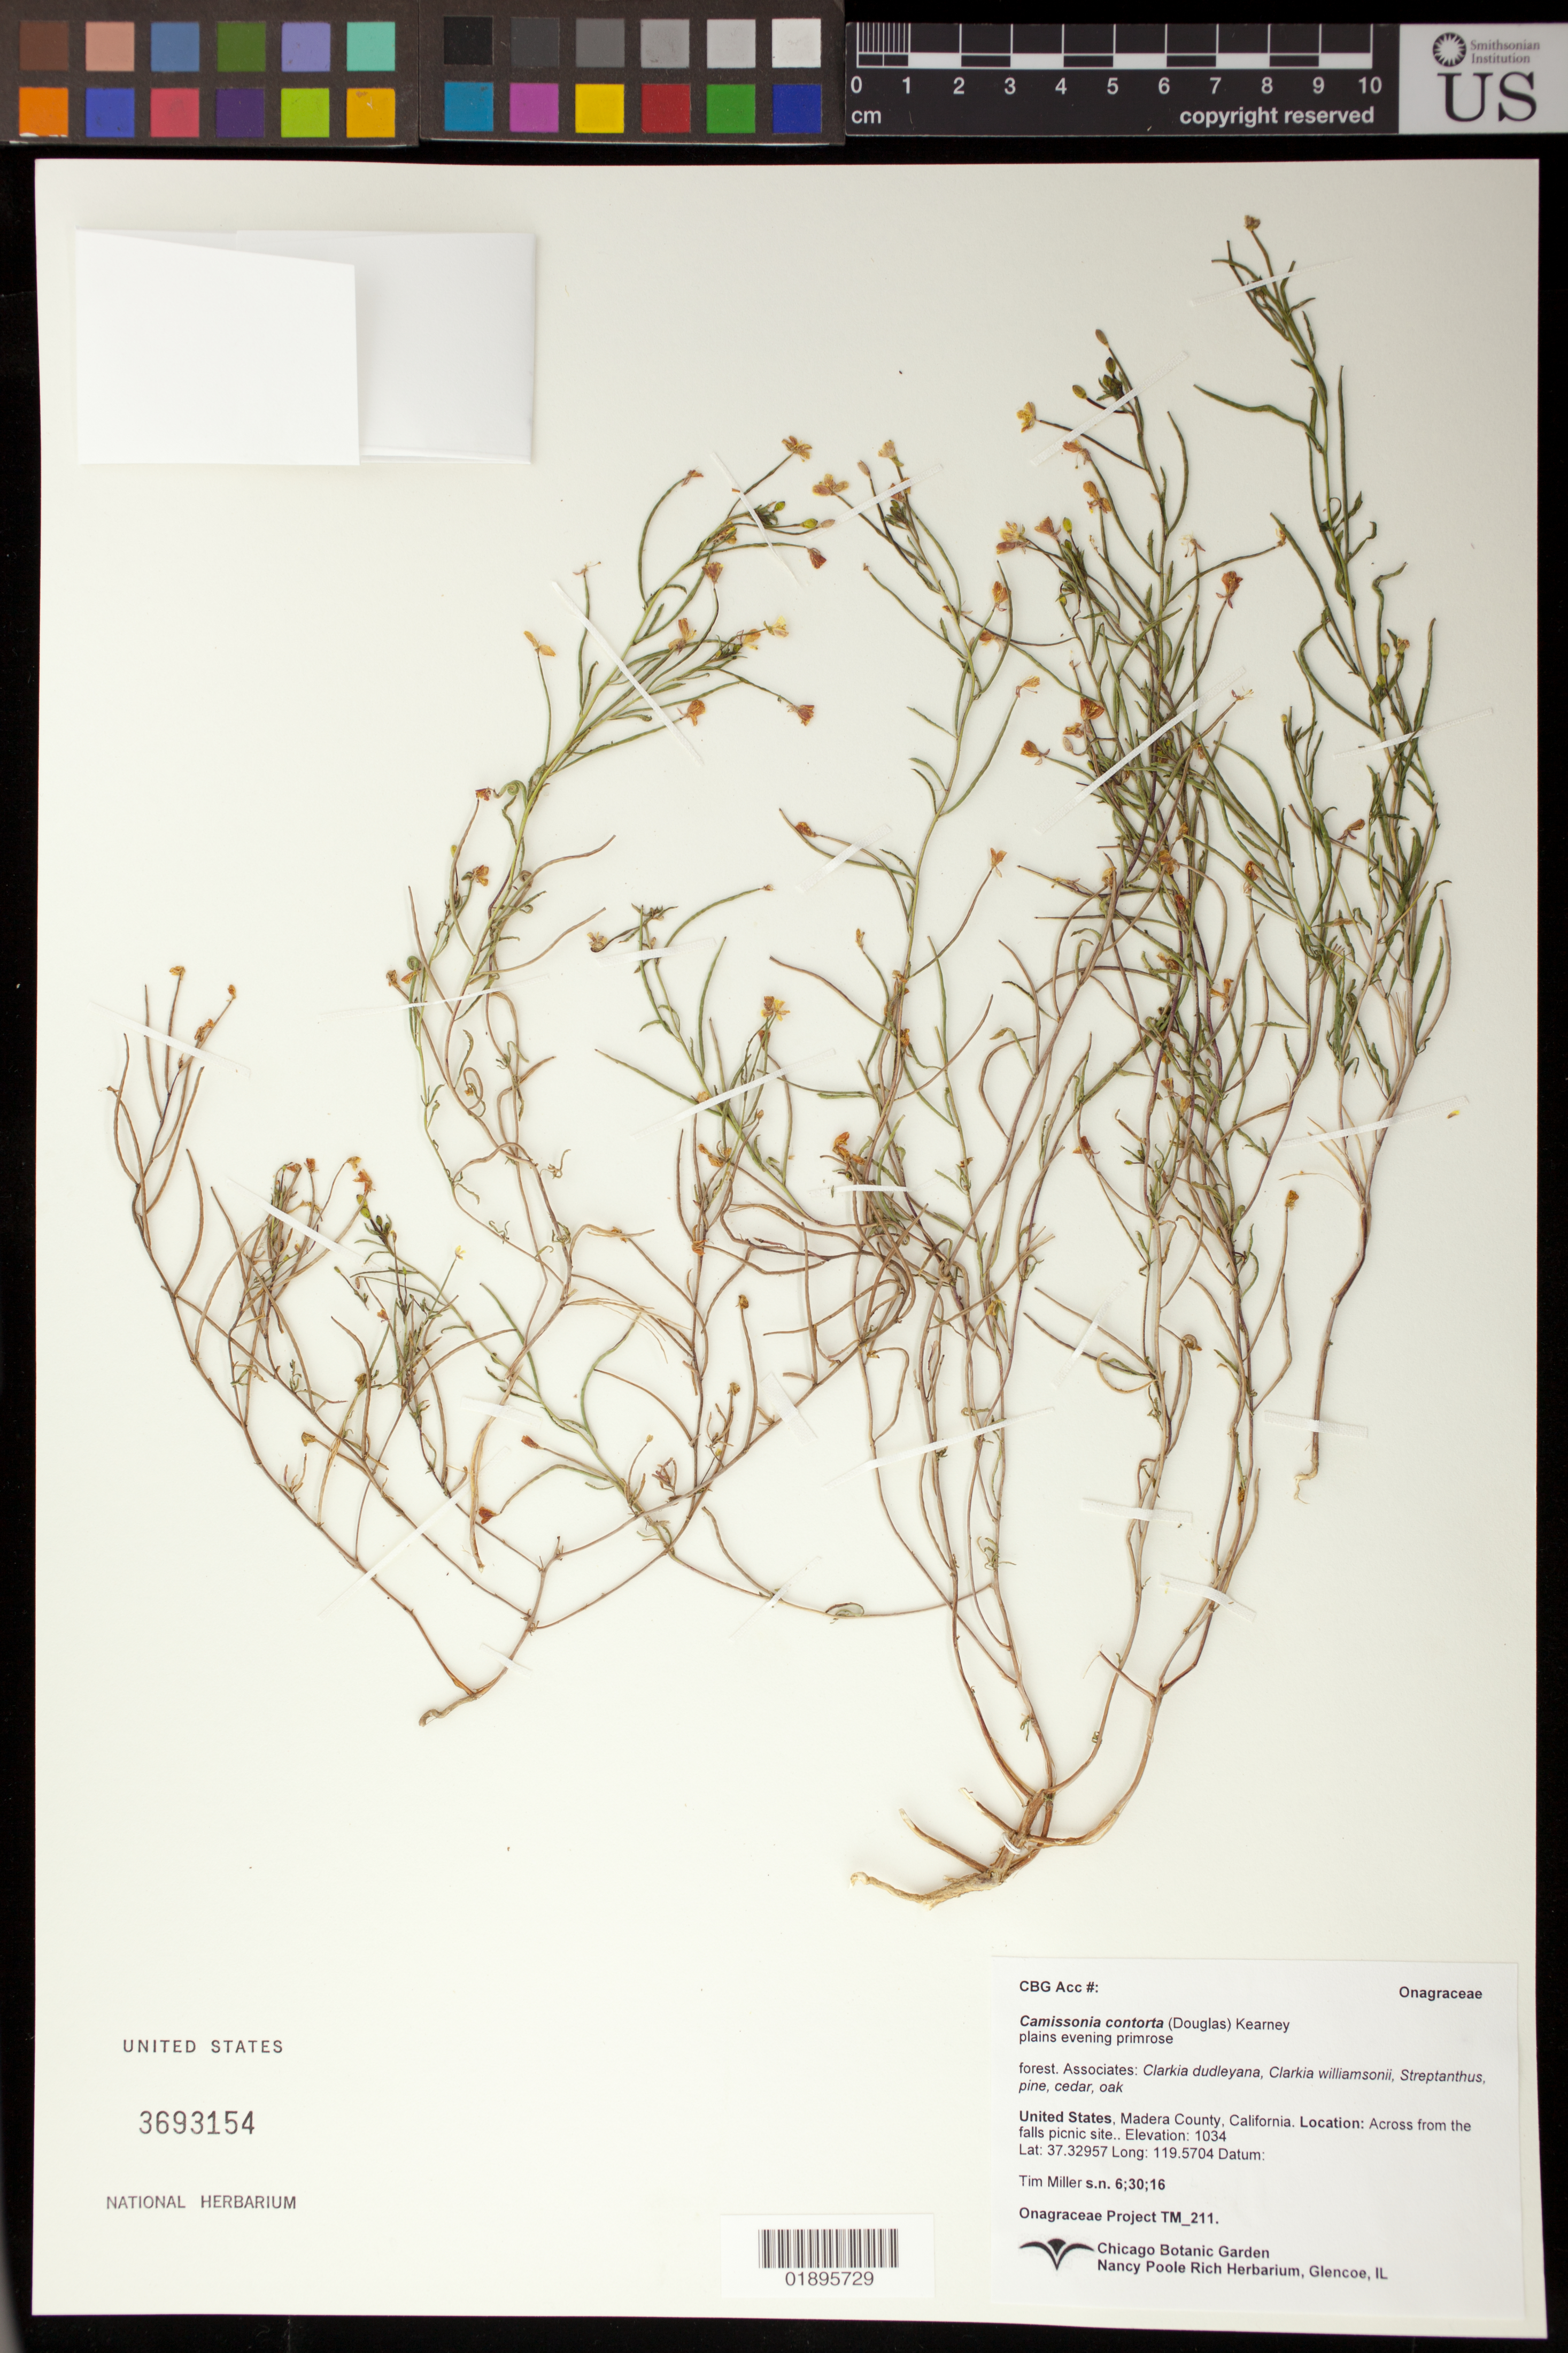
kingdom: Plantae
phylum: Tracheophyta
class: Magnoliopsida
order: Myrtales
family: Onagraceae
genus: Camissonia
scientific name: Camissonia contorta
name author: (Douglas) Kearney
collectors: T. Miller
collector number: TM 211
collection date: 2016-06-30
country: United States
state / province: California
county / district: Madera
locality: Bass Lake, across from the falls picnic site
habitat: forest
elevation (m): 1034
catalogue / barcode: US 3693154